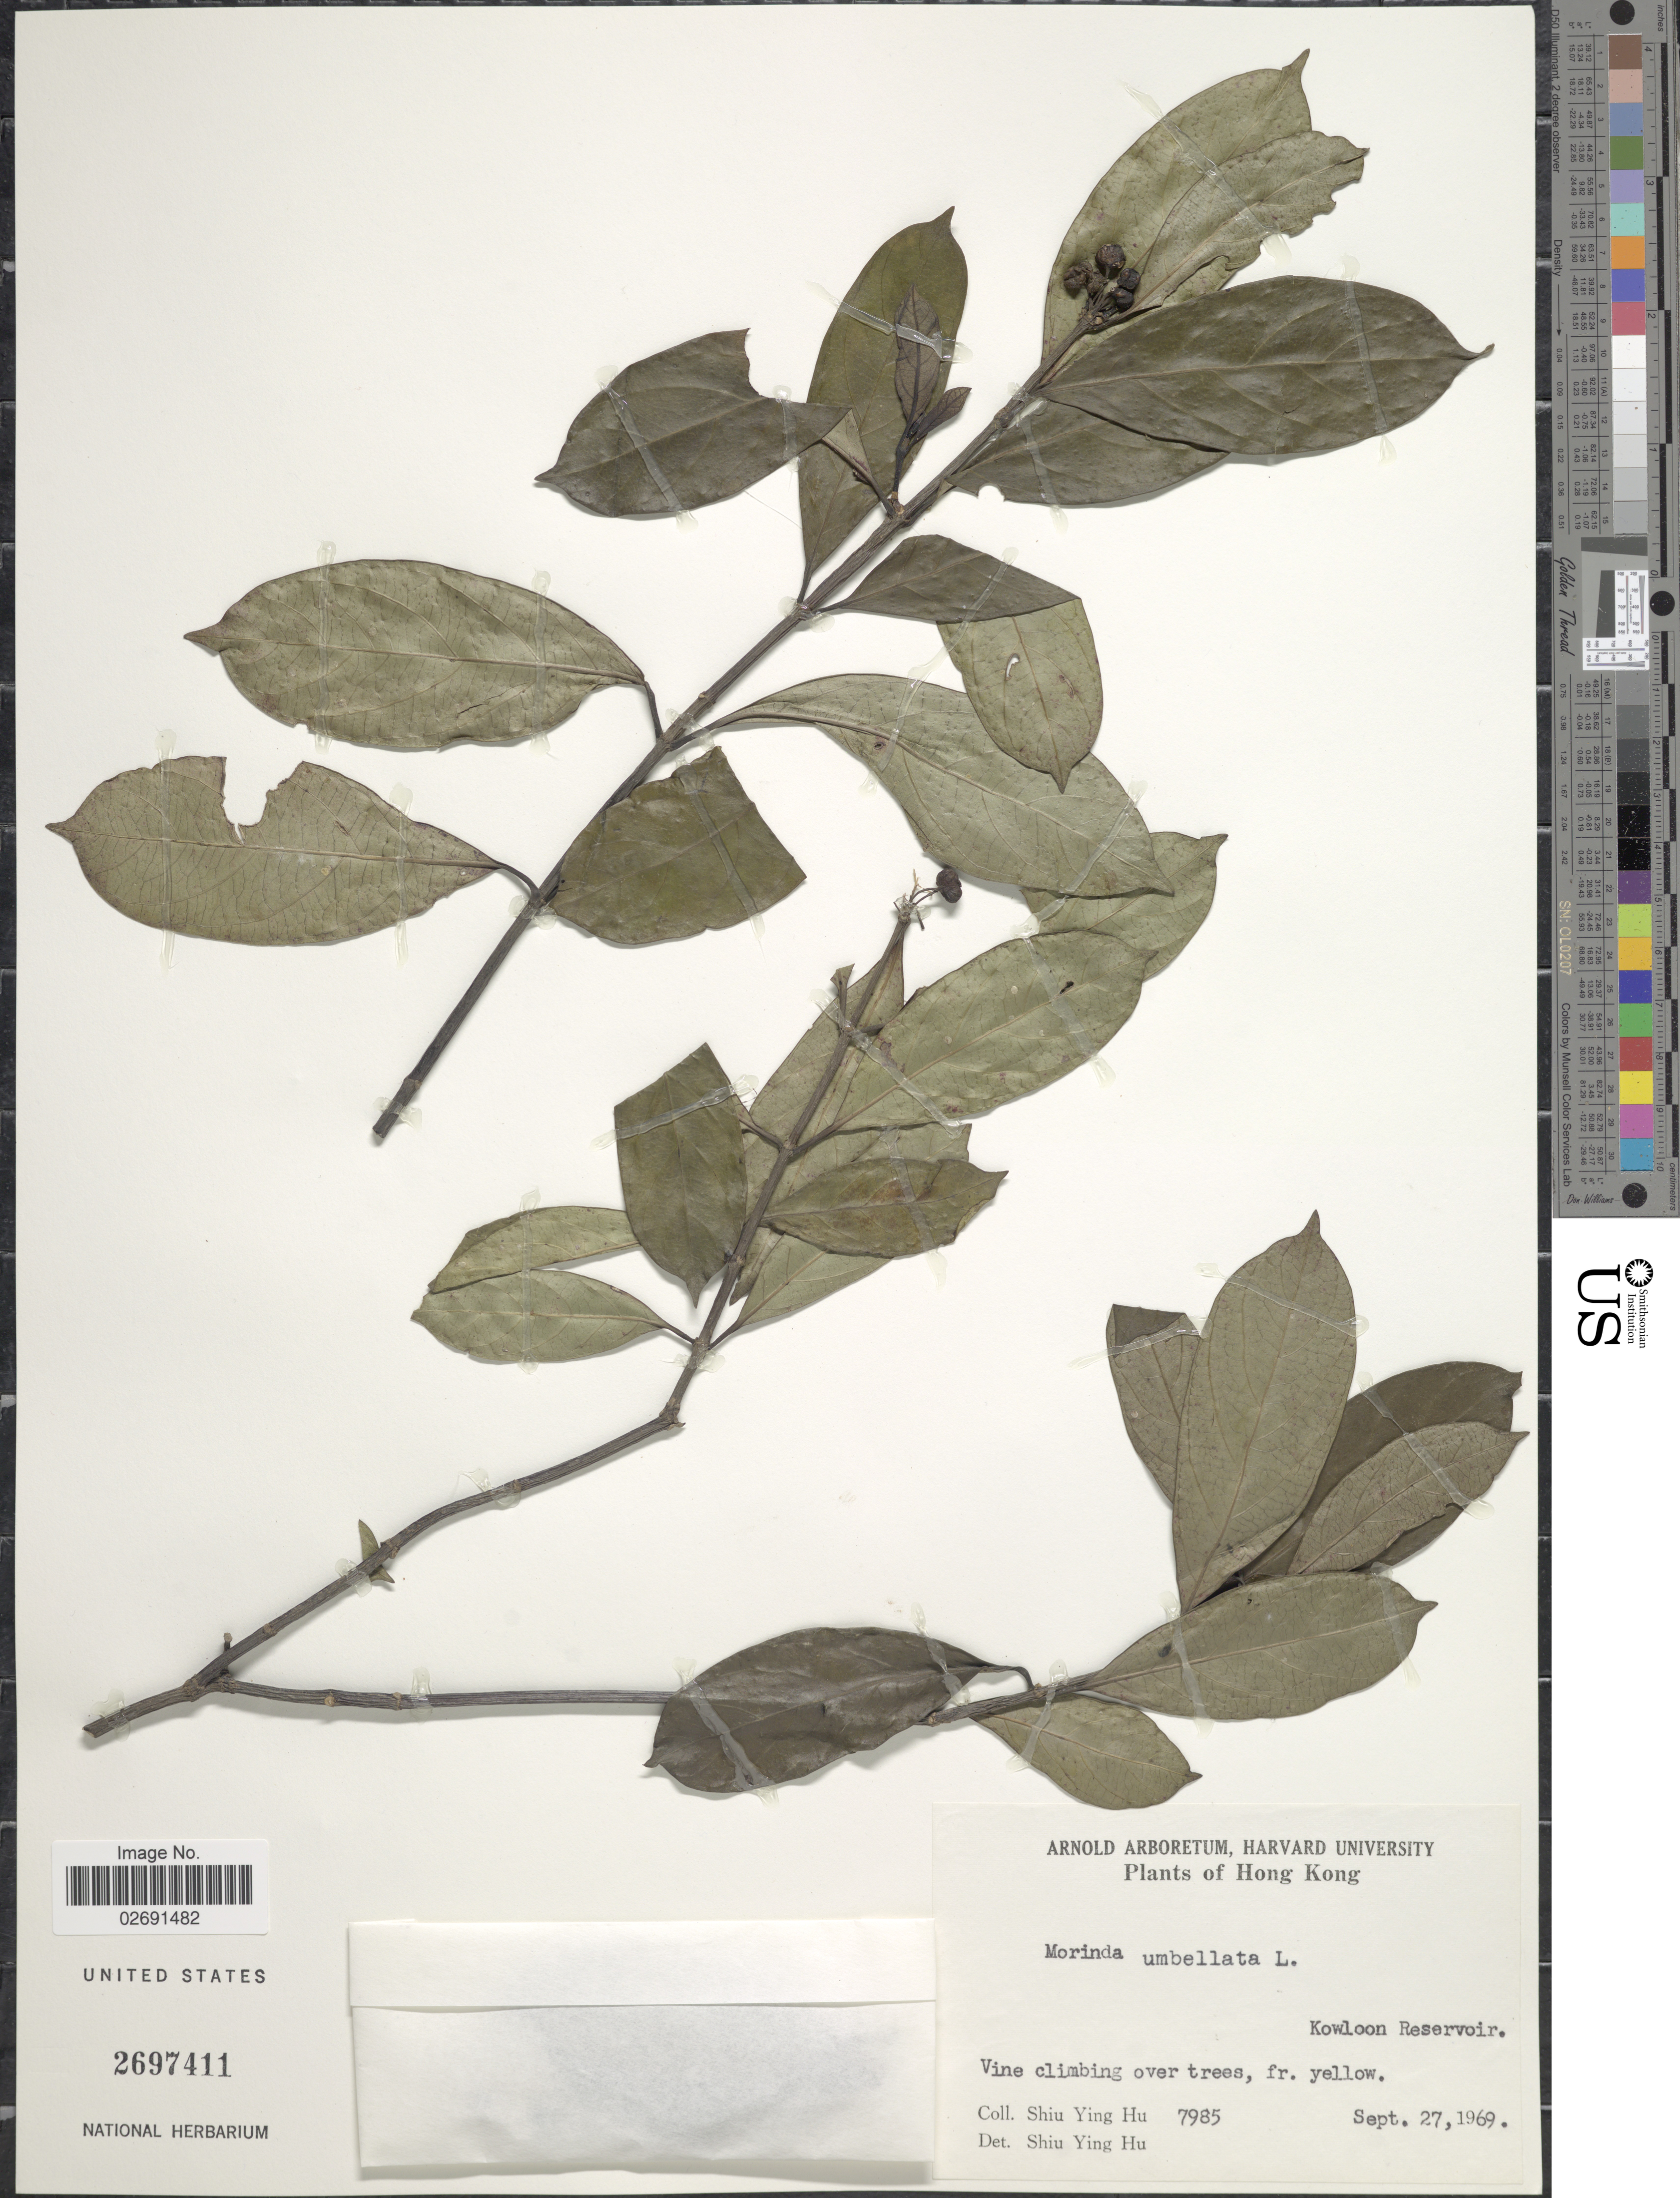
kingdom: Plantae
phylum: Tracheophyta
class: Magnoliopsida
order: Gentianales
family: Rubiaceae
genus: Gynochthodes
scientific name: Gynochthodes umbellata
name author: (L.) Razafim. & B. Bremer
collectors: S. Y. Hu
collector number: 7985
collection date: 1969-09-27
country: China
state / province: Hong Kong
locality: Kowloon Reservoir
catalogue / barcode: US 2697411